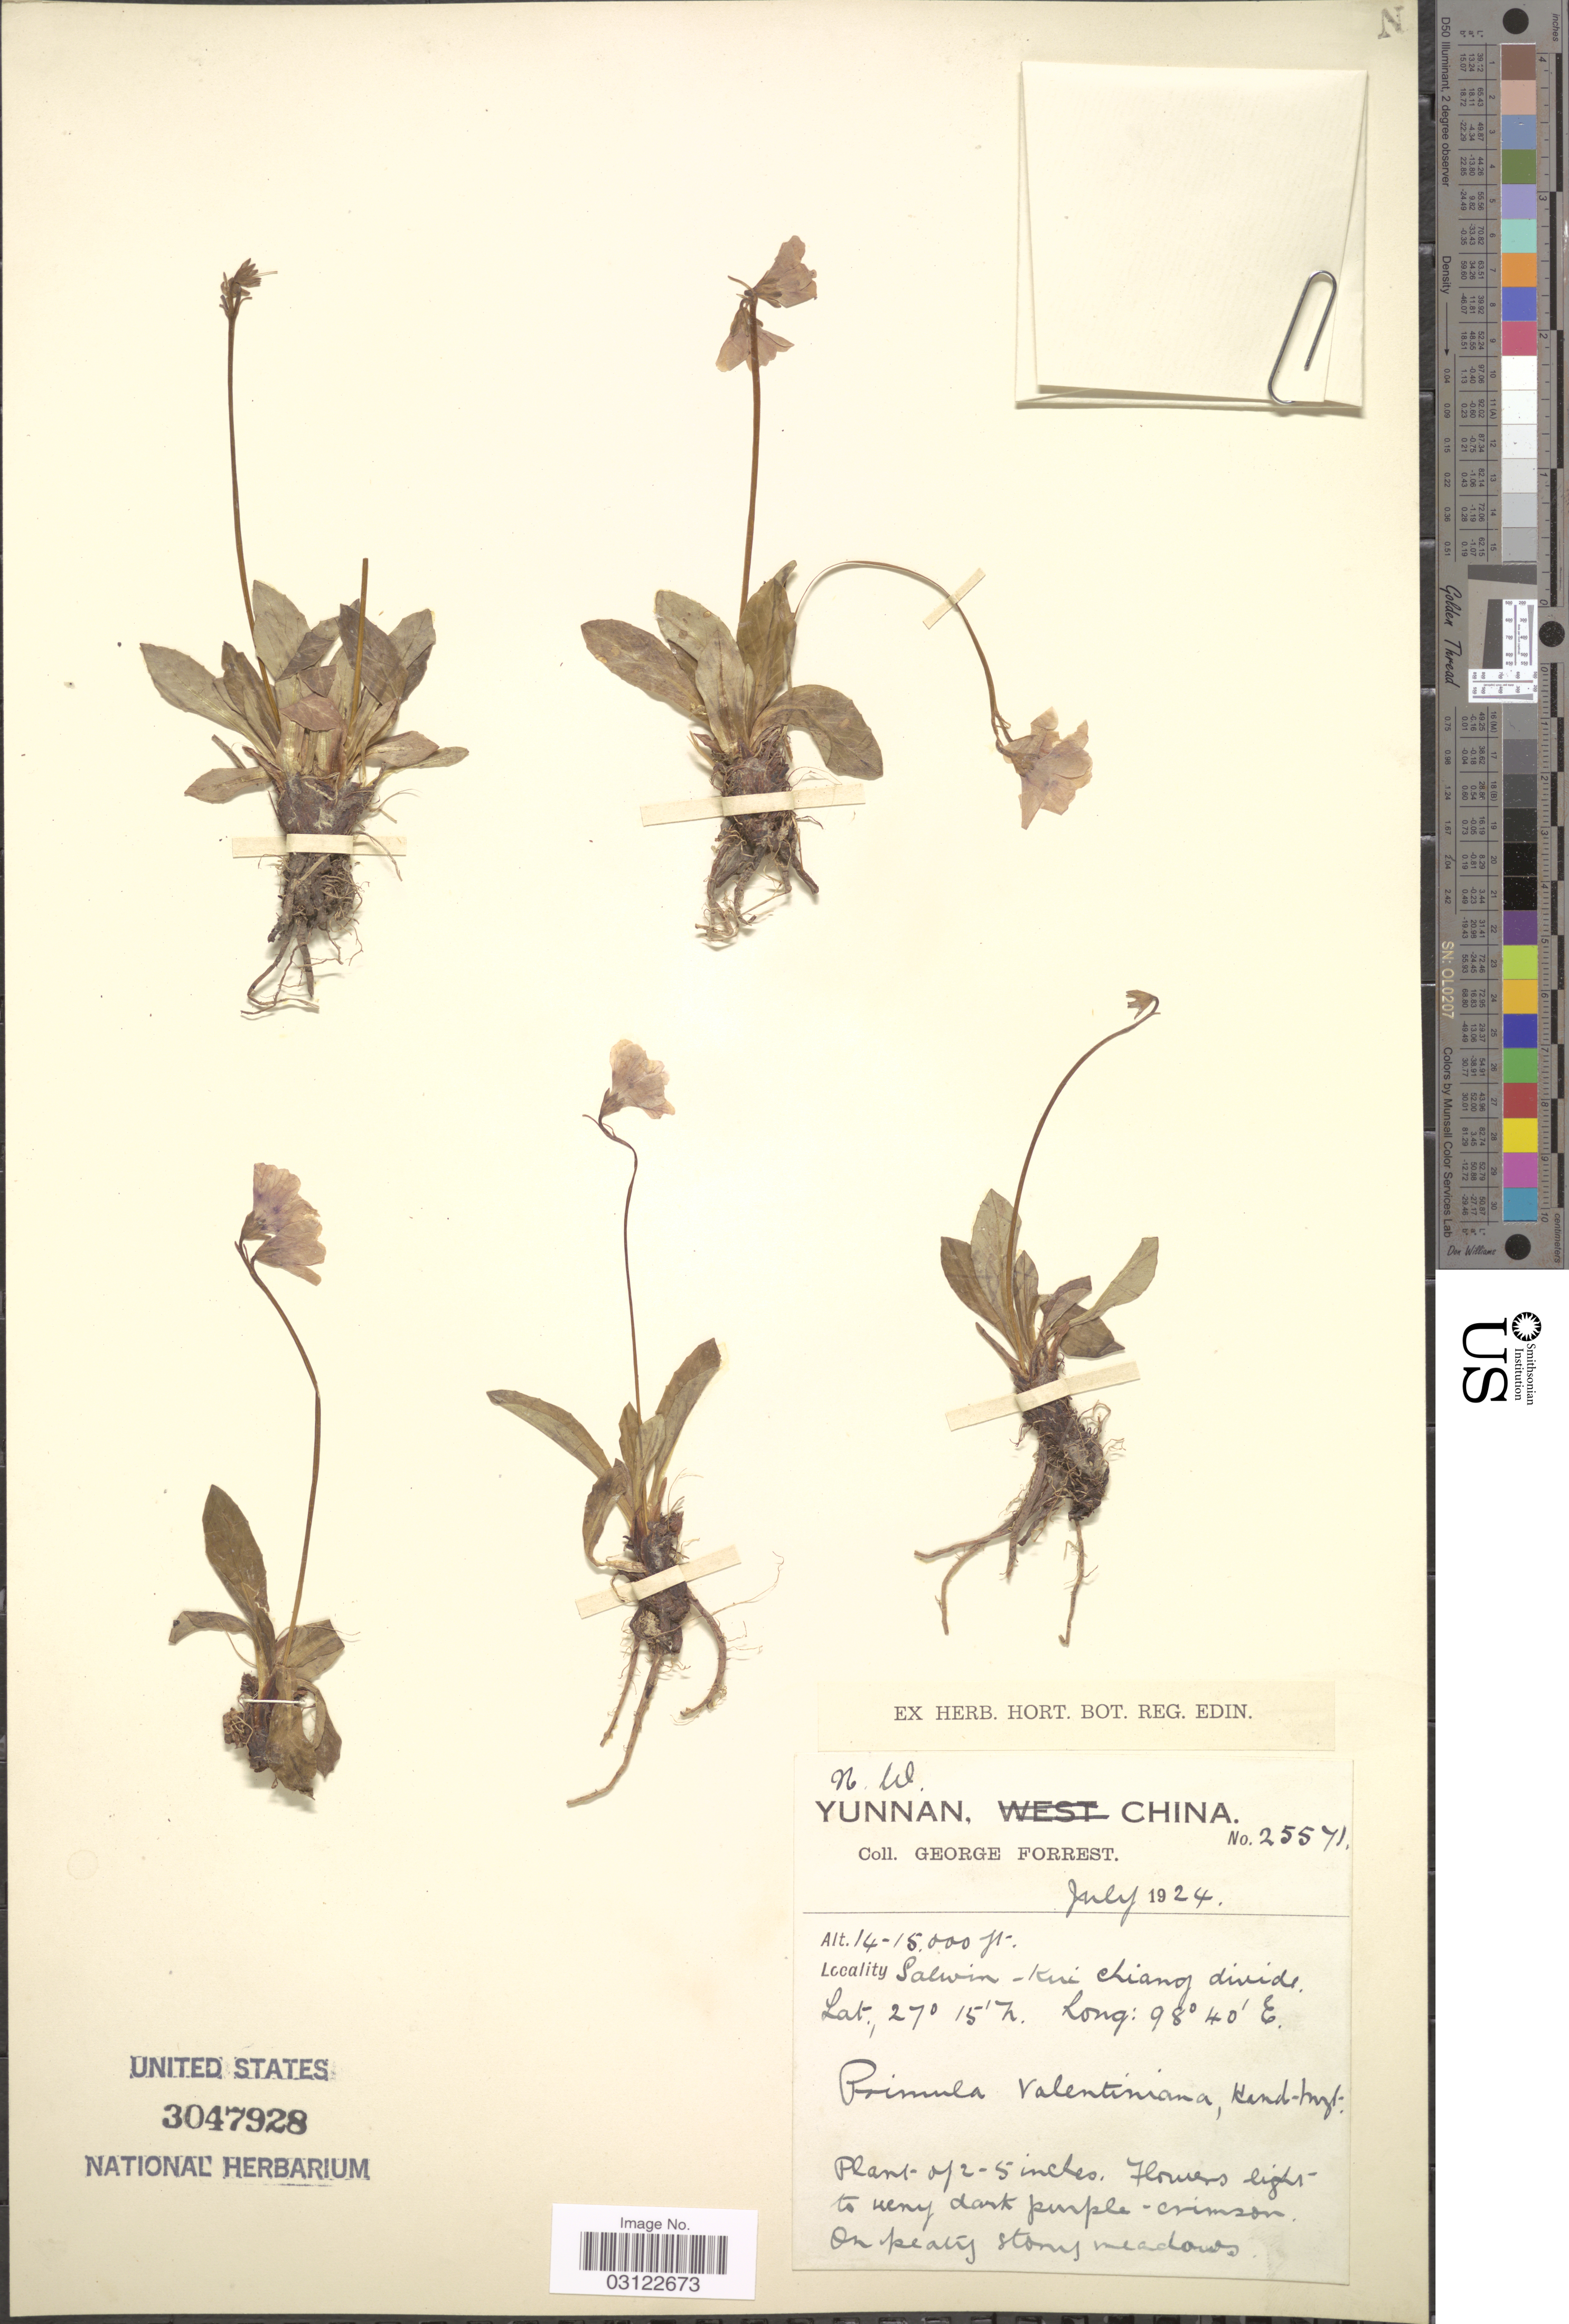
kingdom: Plantae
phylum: Tracheophyta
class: Magnoliopsida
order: Ericales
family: Primulaceae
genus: Primula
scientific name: Primula valentiniana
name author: Hand.-Mazz.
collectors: G. Forrest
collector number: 25571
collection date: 1924-07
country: China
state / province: Yunnan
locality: N.W. Yunnan. Salwin-Kui Chiang divide.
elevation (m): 4267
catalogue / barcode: US 3047928